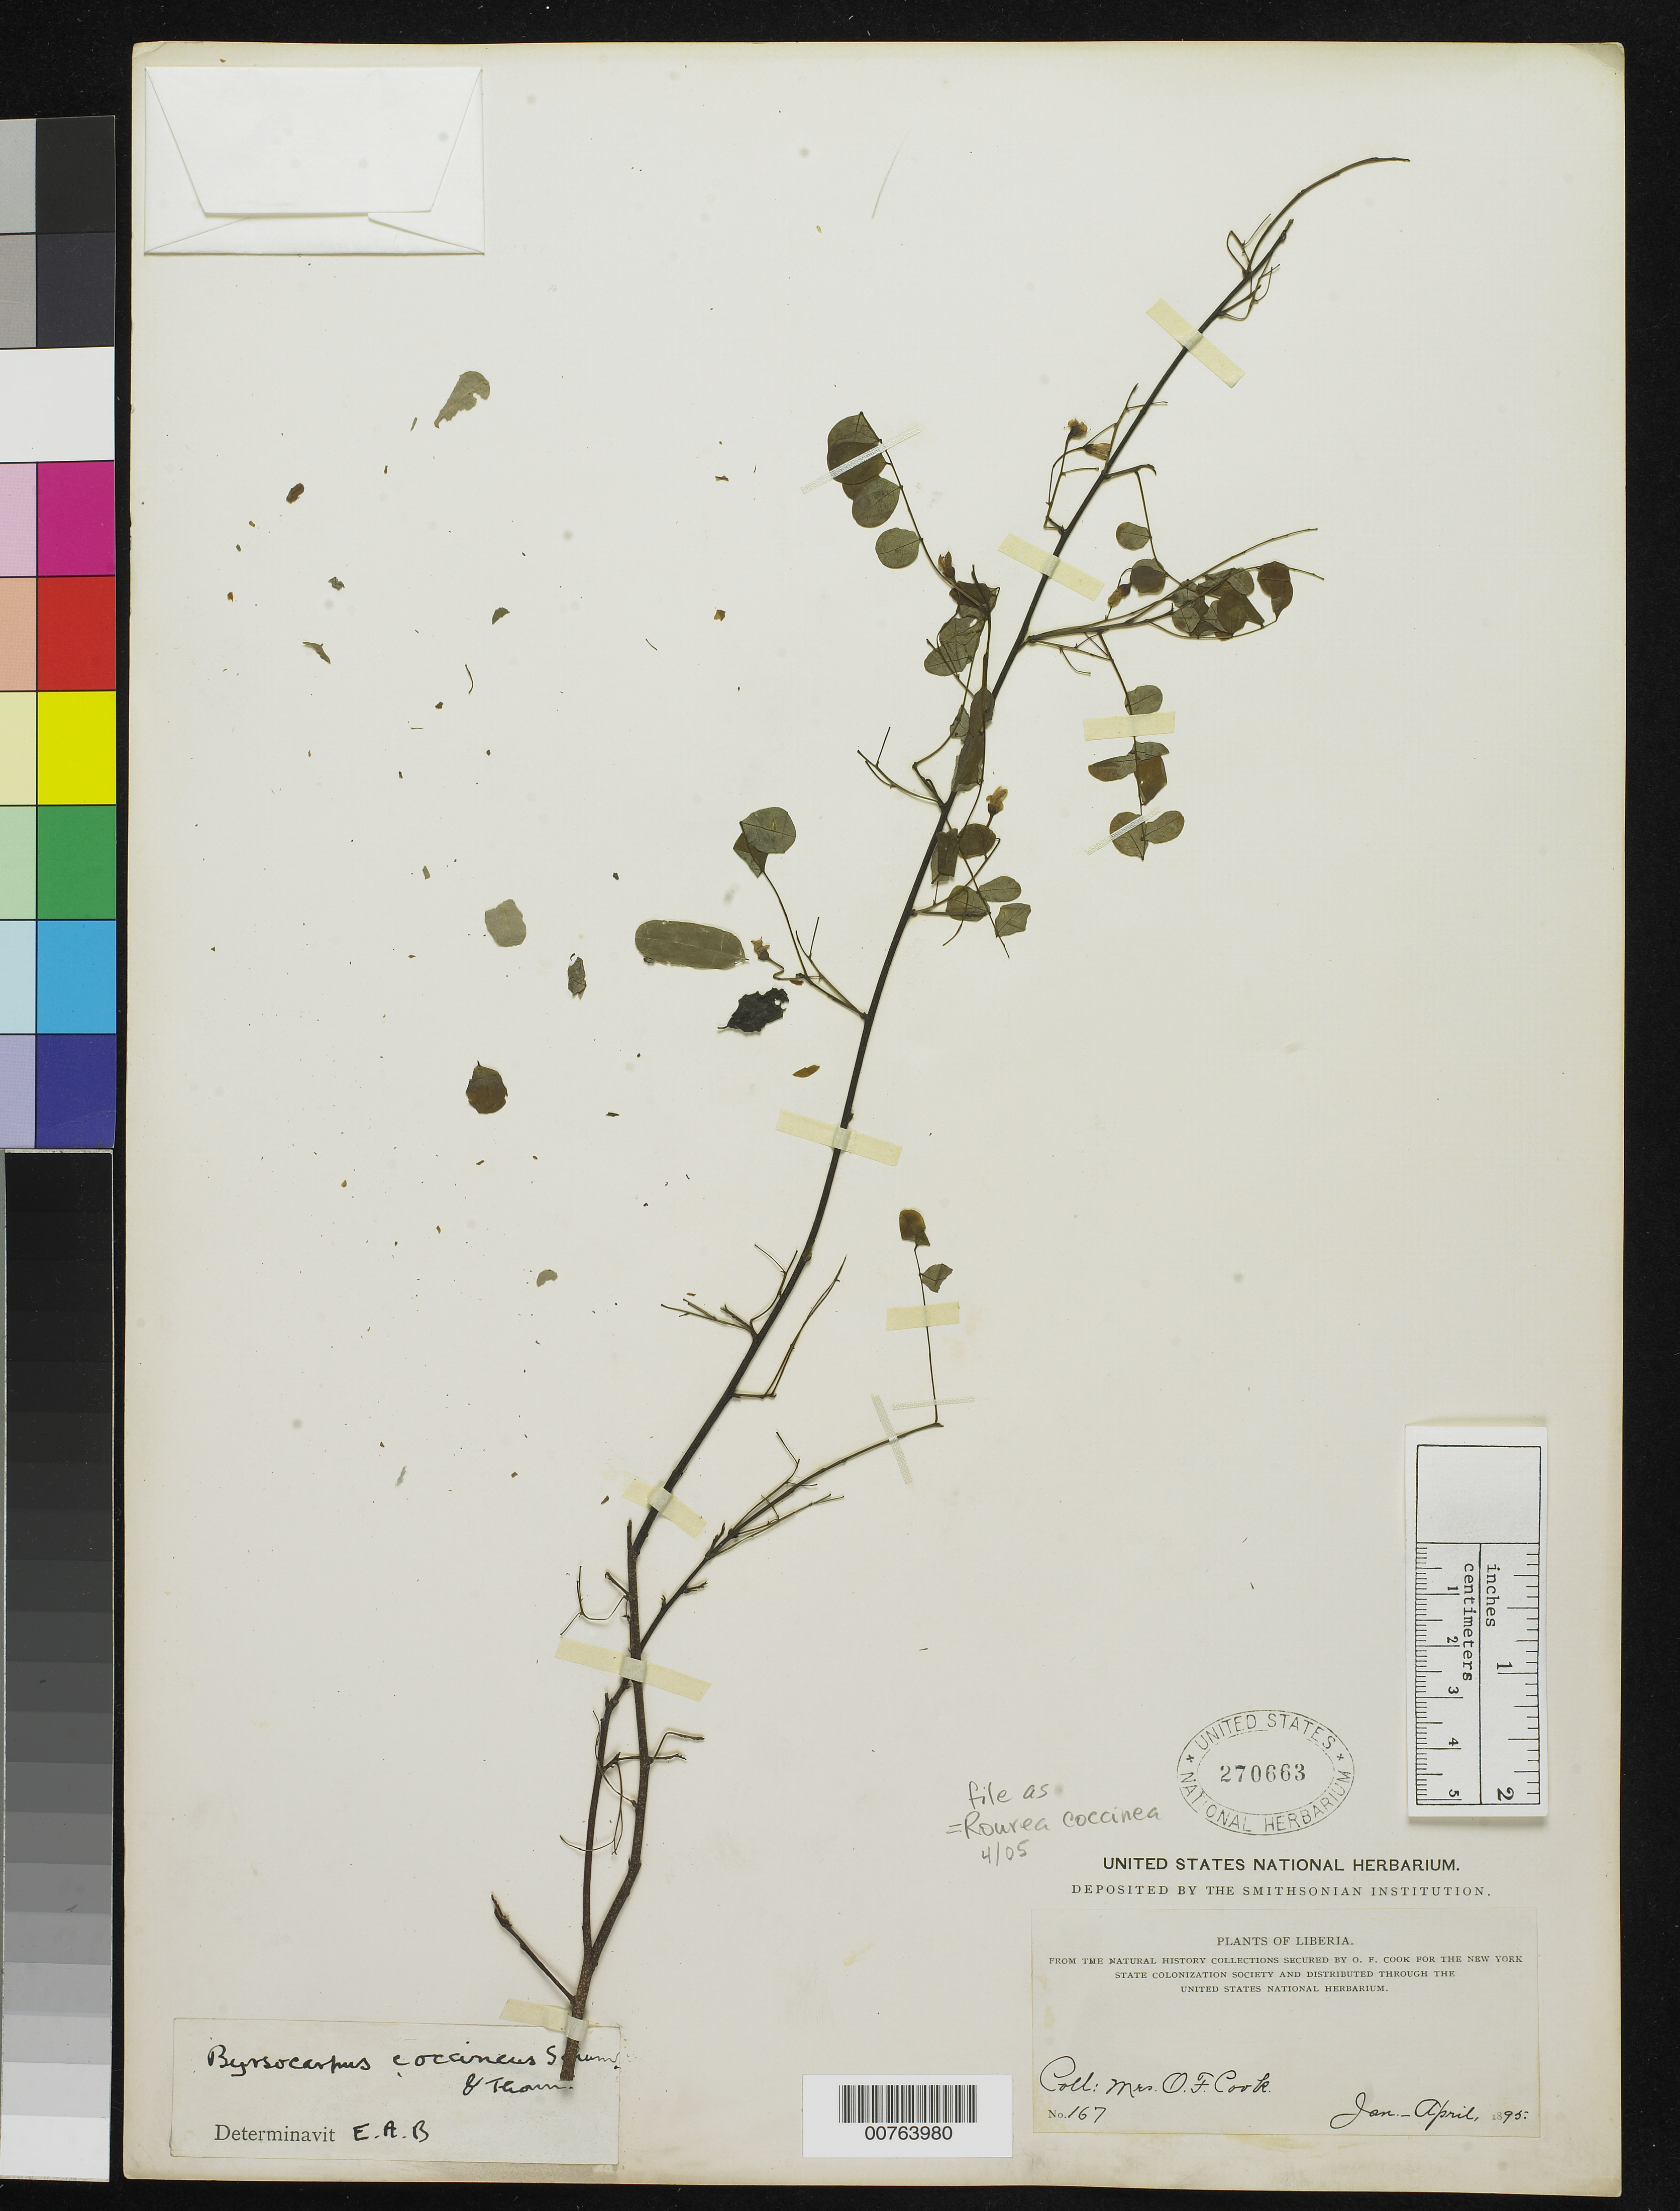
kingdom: Plantae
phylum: Tracheophyta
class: Magnoliopsida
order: Oxalidales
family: Connaraceae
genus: Rourea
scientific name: Rourea coccinea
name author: (Schumach. & Thonn.) Benth.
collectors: Alice C. Cook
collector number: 167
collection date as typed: Jan 1895 to -- Apr 1895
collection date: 1895-01/1895-04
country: Liberia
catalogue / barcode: US 270663